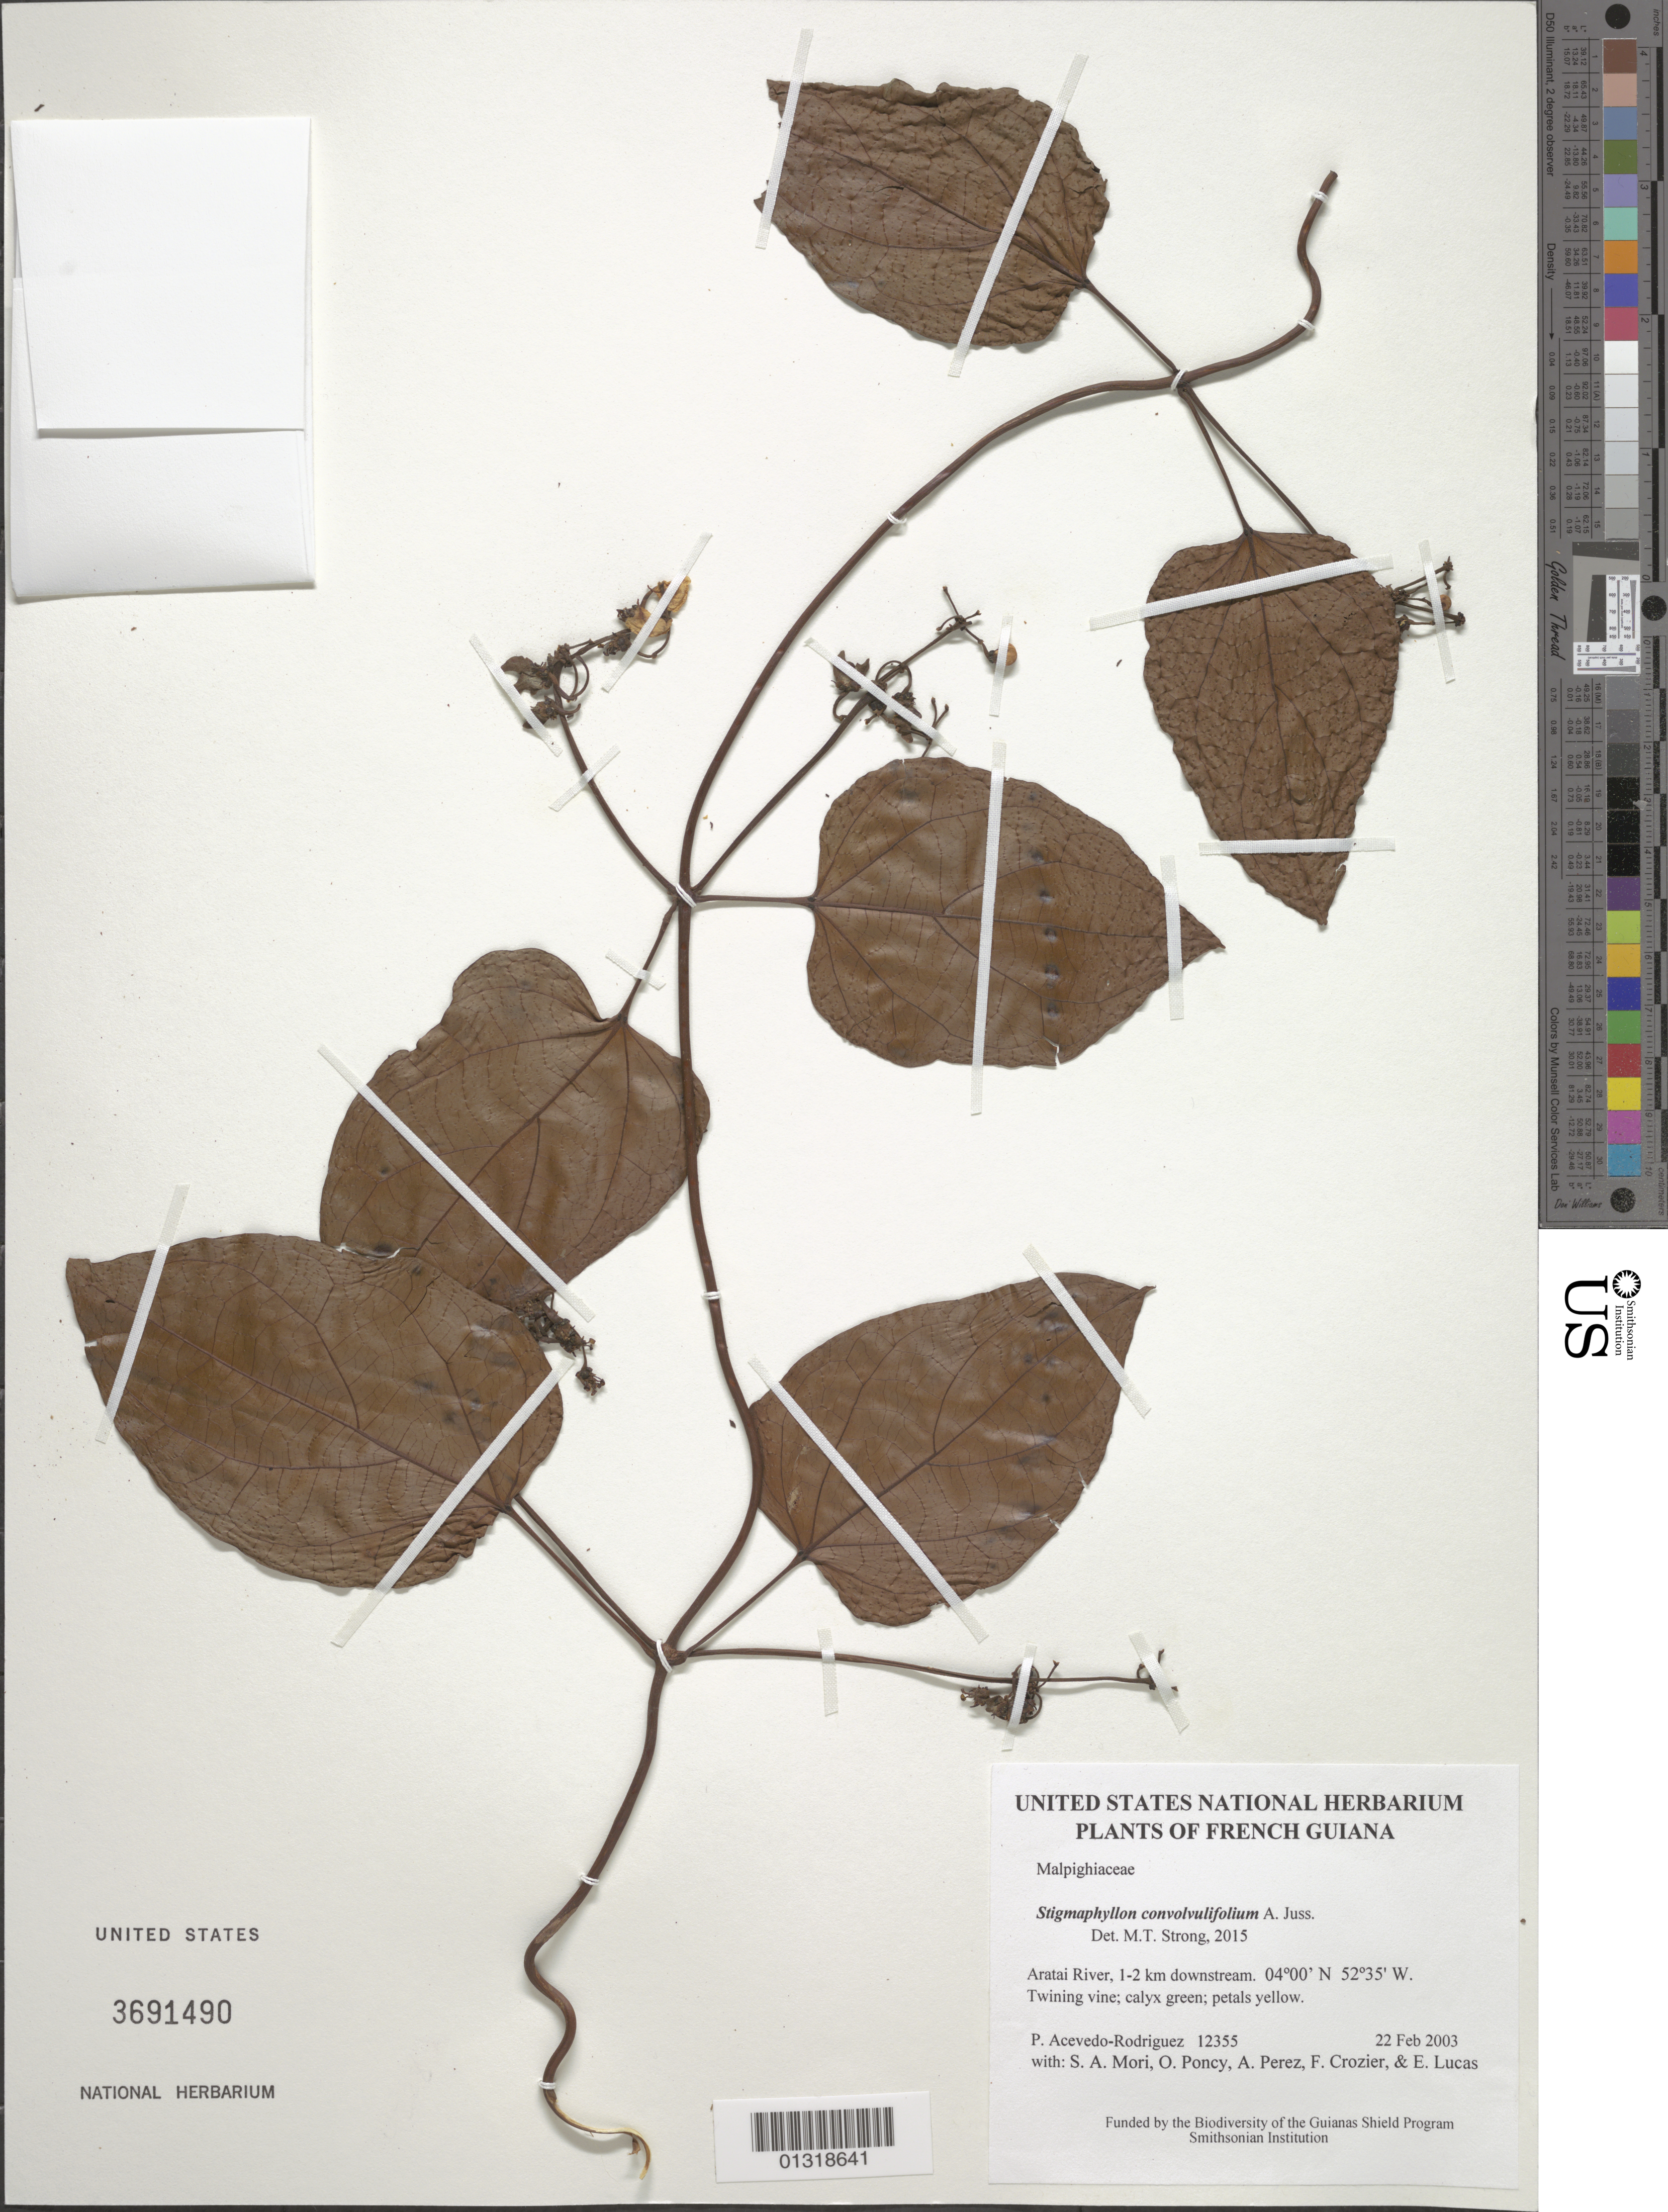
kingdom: Plantae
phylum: Tracheophyta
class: Magnoliopsida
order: Malpighiales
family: Malpighiaceae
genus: Stigmaphyllon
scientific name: Stigmaphyllon convolvulifolium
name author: A. Juss.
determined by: Strong, M. T., (US), Smithsonian Institution - National Museum of Natural History (UNITED STATES)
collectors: P. Acevedo-Rodr., S. Mori, O. Poncy, A. Pérez, F. Crozier & E. Lucas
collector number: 12355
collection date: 2003-02-22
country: French Guiana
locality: Aratai River, 1-2 km downstream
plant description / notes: US, NY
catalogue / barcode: US 3691490